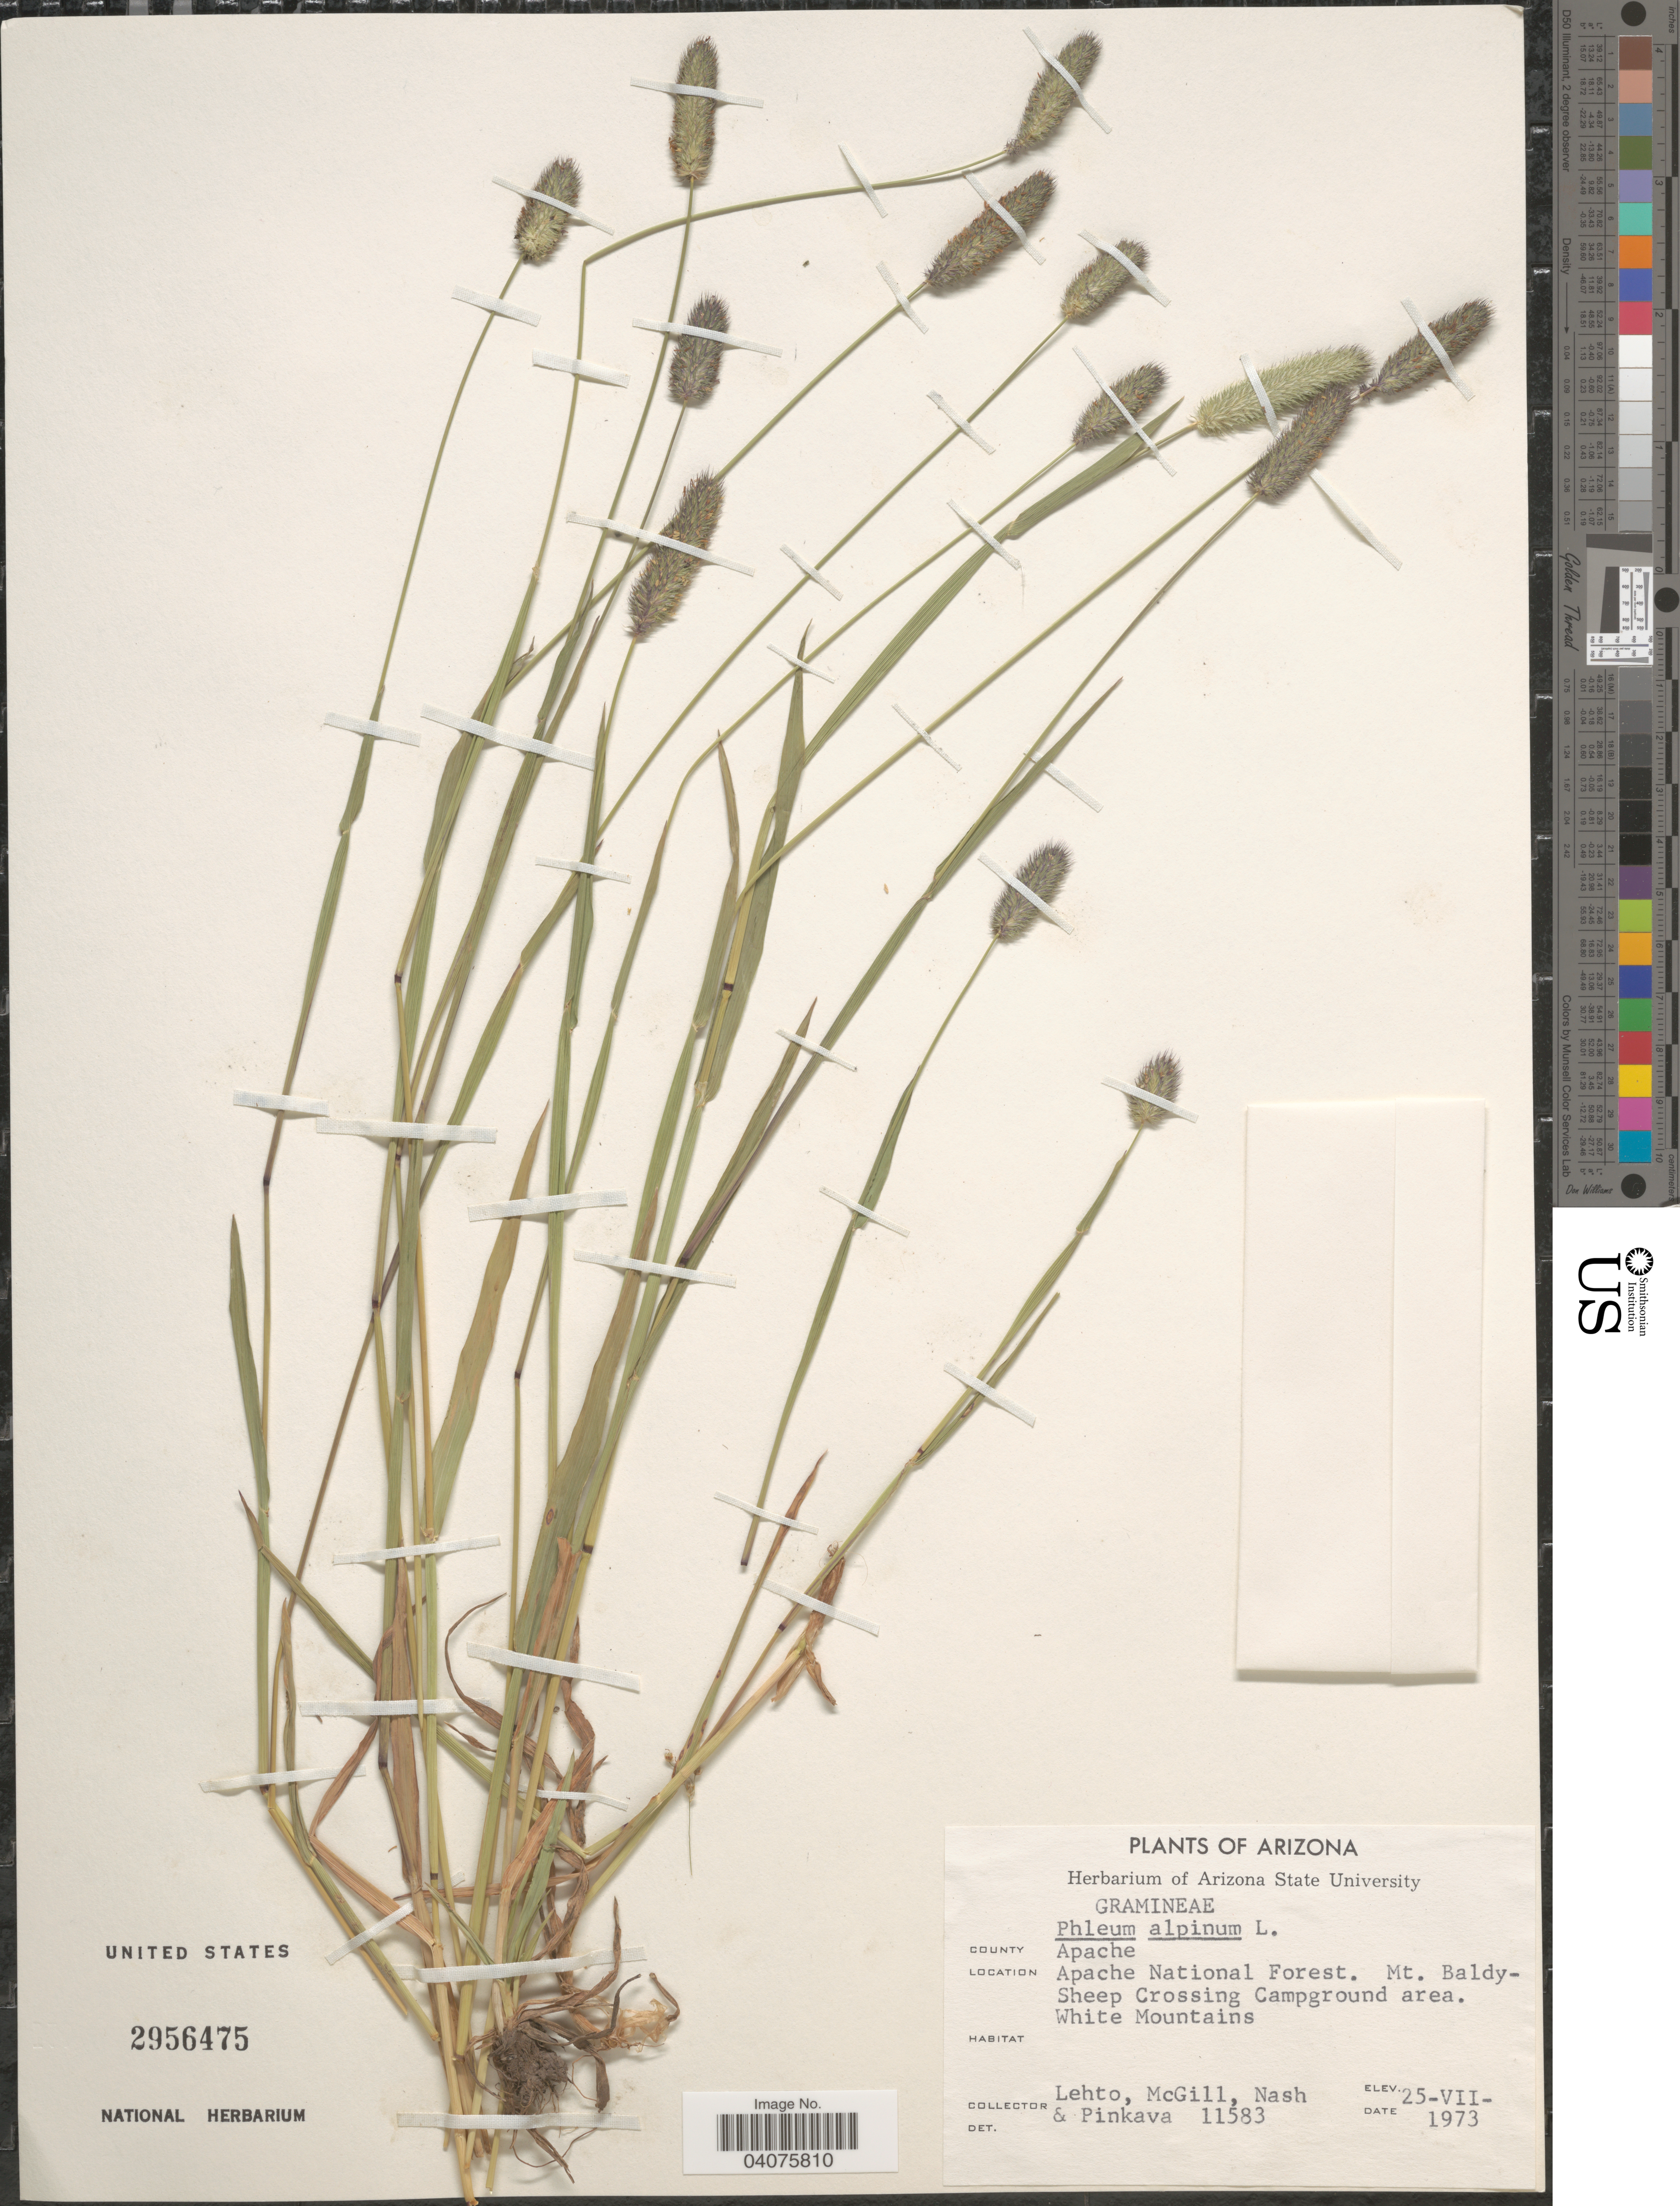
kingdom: Plantae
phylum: Tracheophyta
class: Liliopsida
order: Poales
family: Poaceae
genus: Phleum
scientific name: Phleum alpinum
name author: L.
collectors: -. Lehto, -. McGill, -- Nash & -. Pinkava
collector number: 11583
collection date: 1973-07-25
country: United States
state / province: Arizona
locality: County Apache. Apache National Forest. Mt. Baldy-Sheep Crossing Campground area. White Mountains.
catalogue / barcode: US 2956475